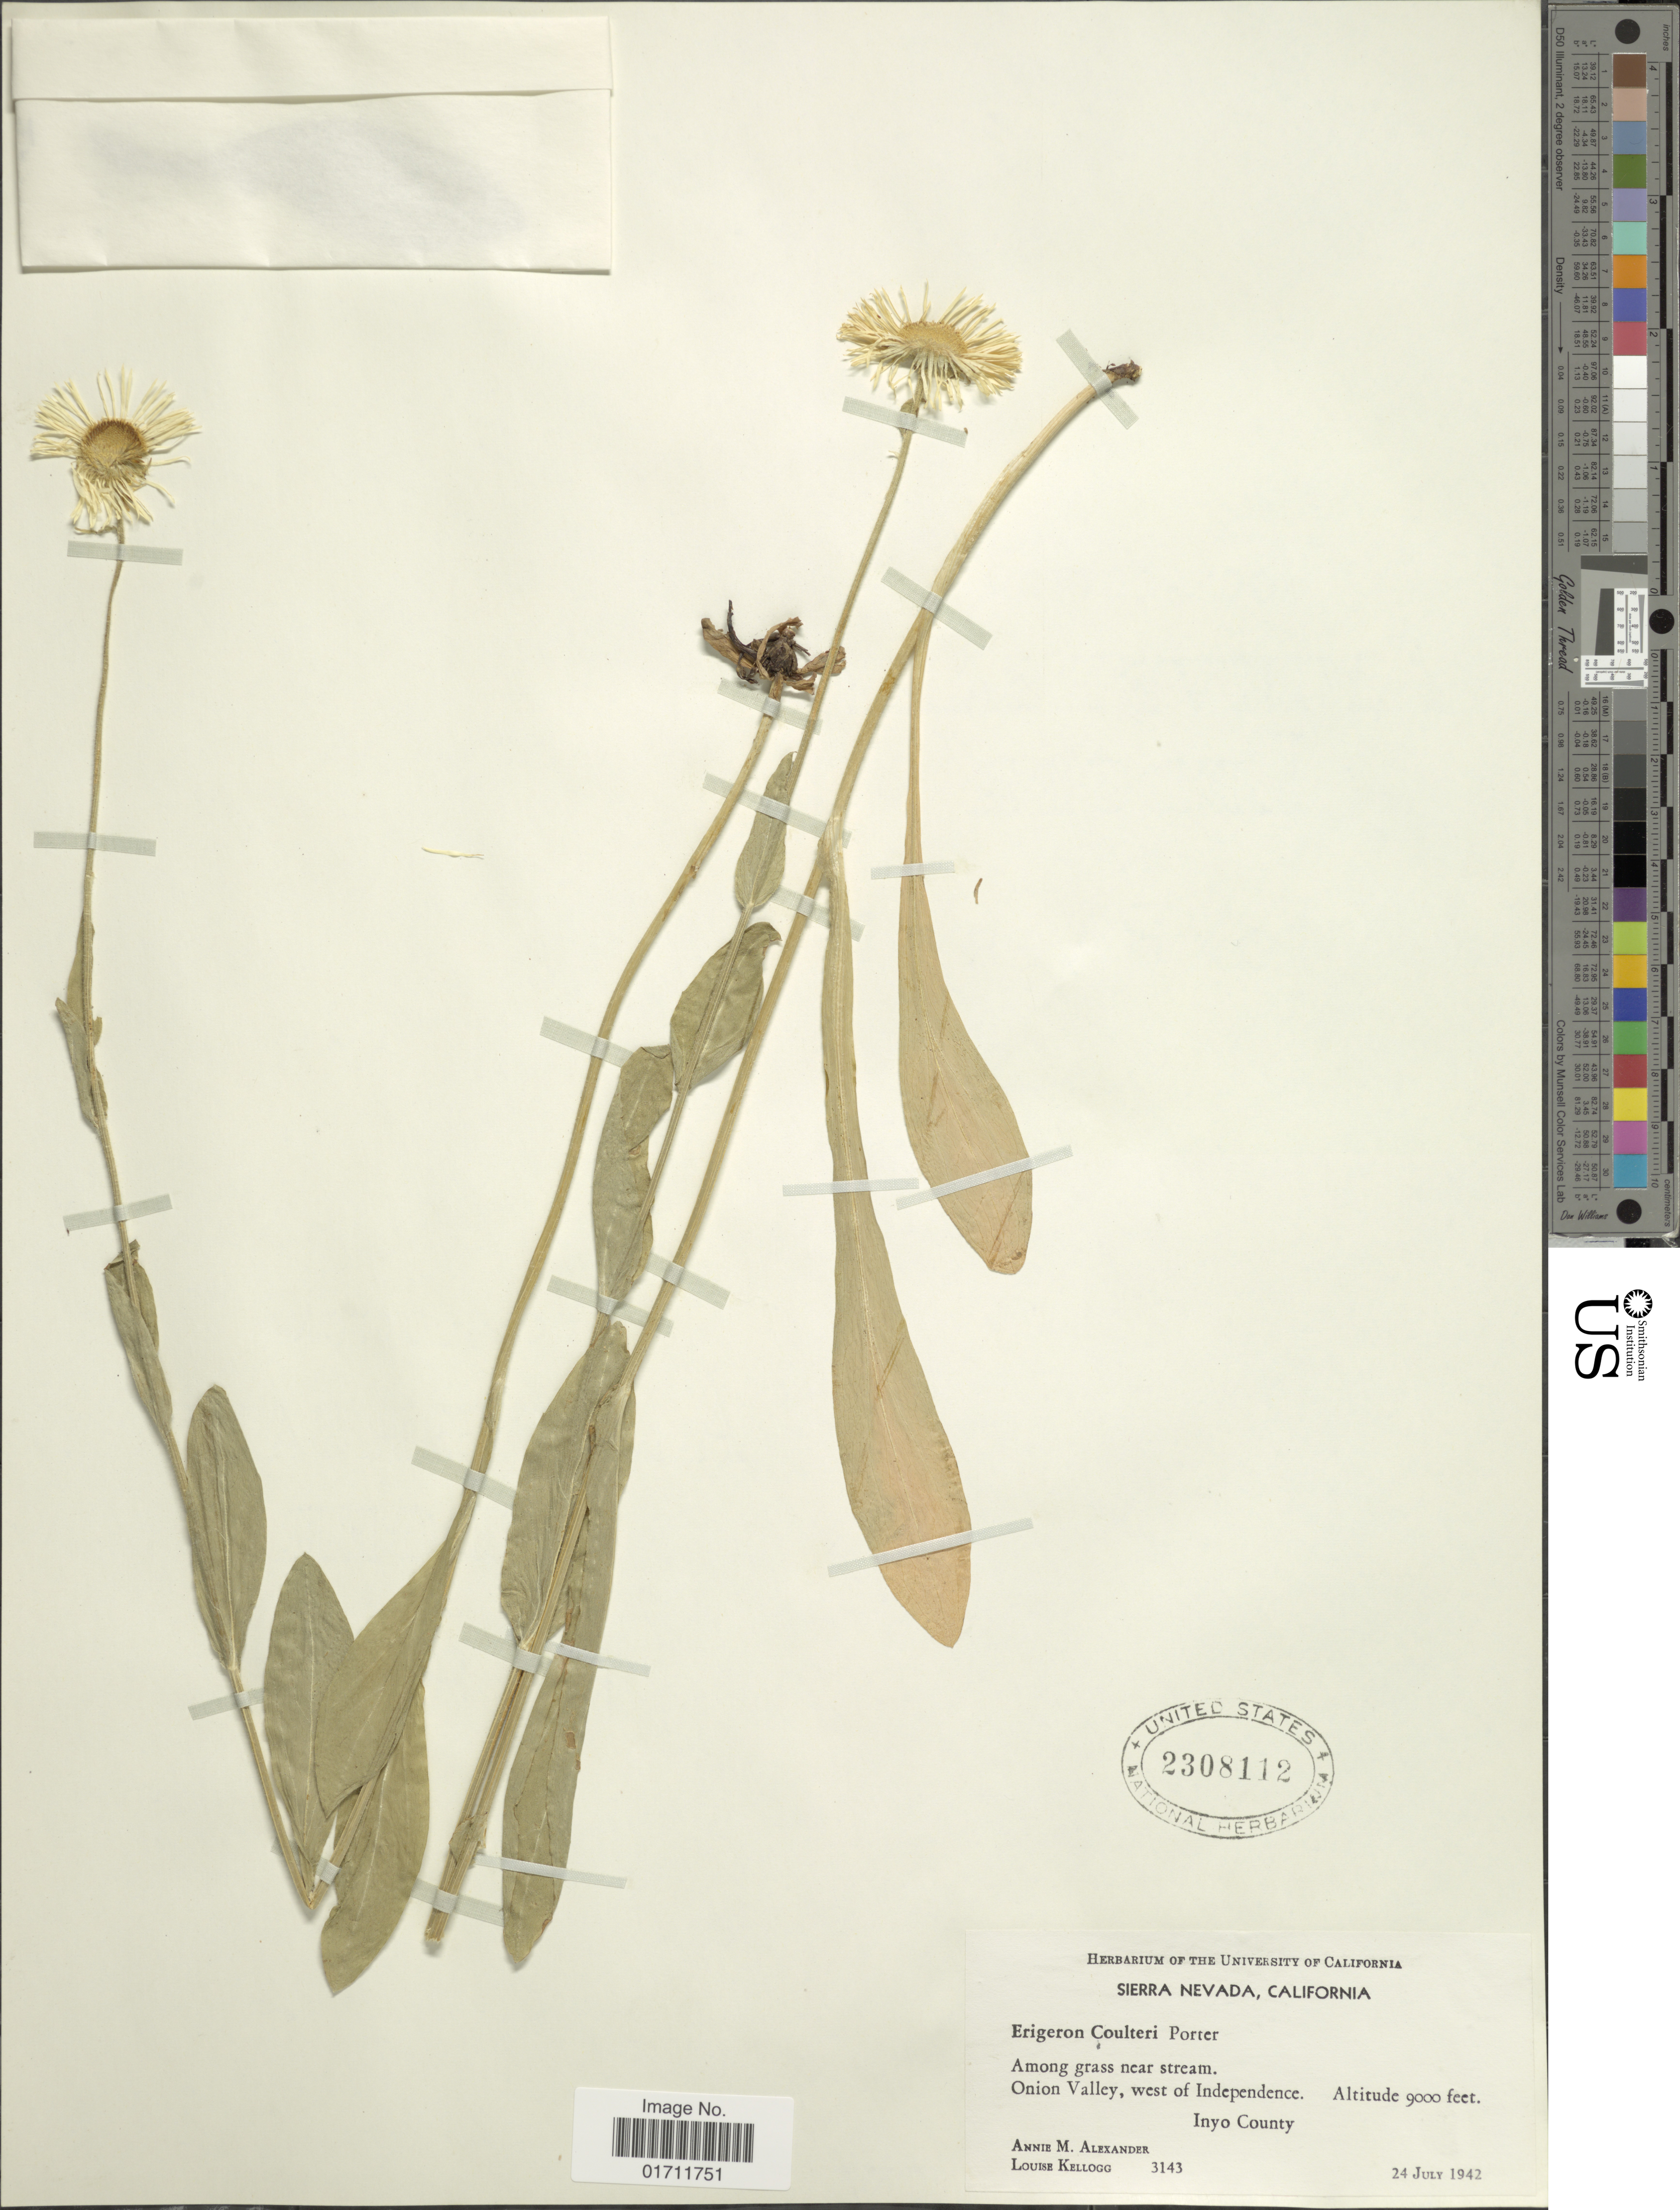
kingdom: Plantae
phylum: Tracheophyta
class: Magnoliopsida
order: Asterales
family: Asteraceae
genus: Erigeron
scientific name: Erigeron coulteri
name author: Porter in Porter & J.M. Coult.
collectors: A. M. Alexander & L. Kellogg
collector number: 3143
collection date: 1942-07-24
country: United States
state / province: California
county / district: Inyo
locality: Sierra Nevada, Among grass near stream. Onion Valley, west of Independence, Inyo County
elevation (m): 2743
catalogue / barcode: US 2308112